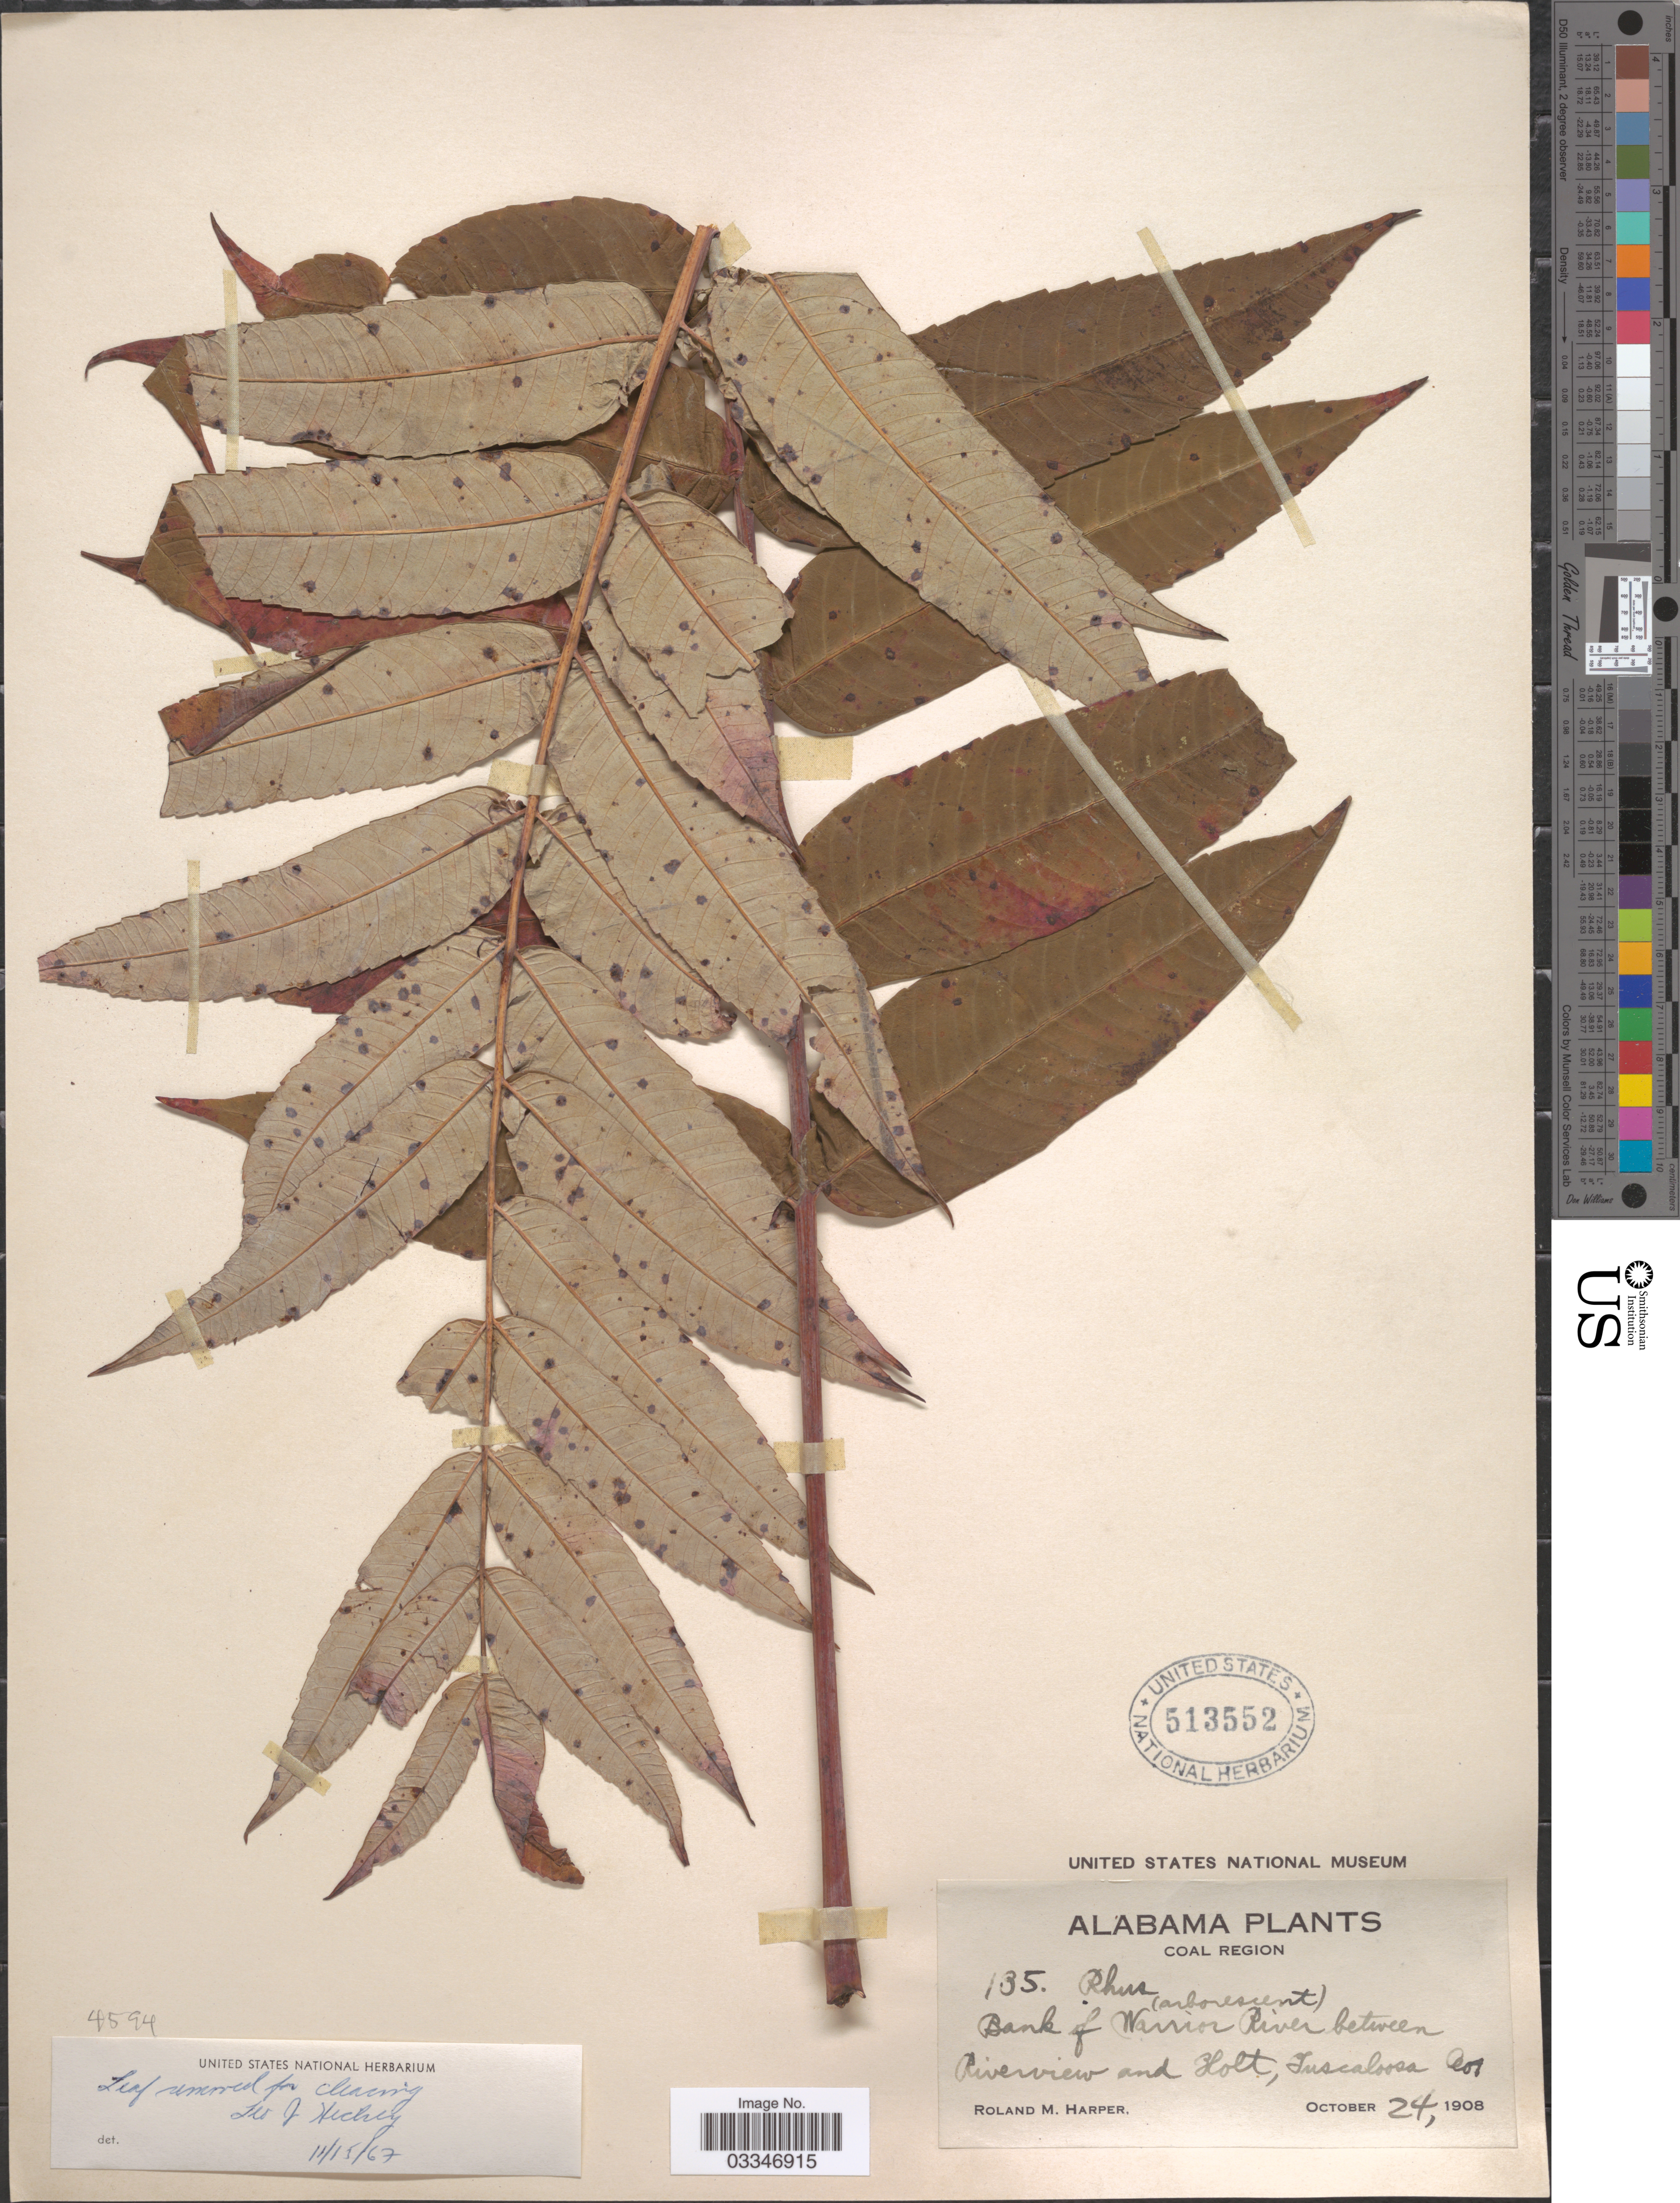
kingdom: Plantae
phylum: Tracheophyta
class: Magnoliopsida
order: Sapindales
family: Anacardiaceae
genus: Rhus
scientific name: Rhus glabra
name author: L.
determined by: Mitchell, John D.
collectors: R. M. Harper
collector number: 135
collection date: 1908-10-24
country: United States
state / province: Alabama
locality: Coal Region, Bank of Warrior River between Riverview and Holt, Tuscaloosa.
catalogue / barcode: US 513552